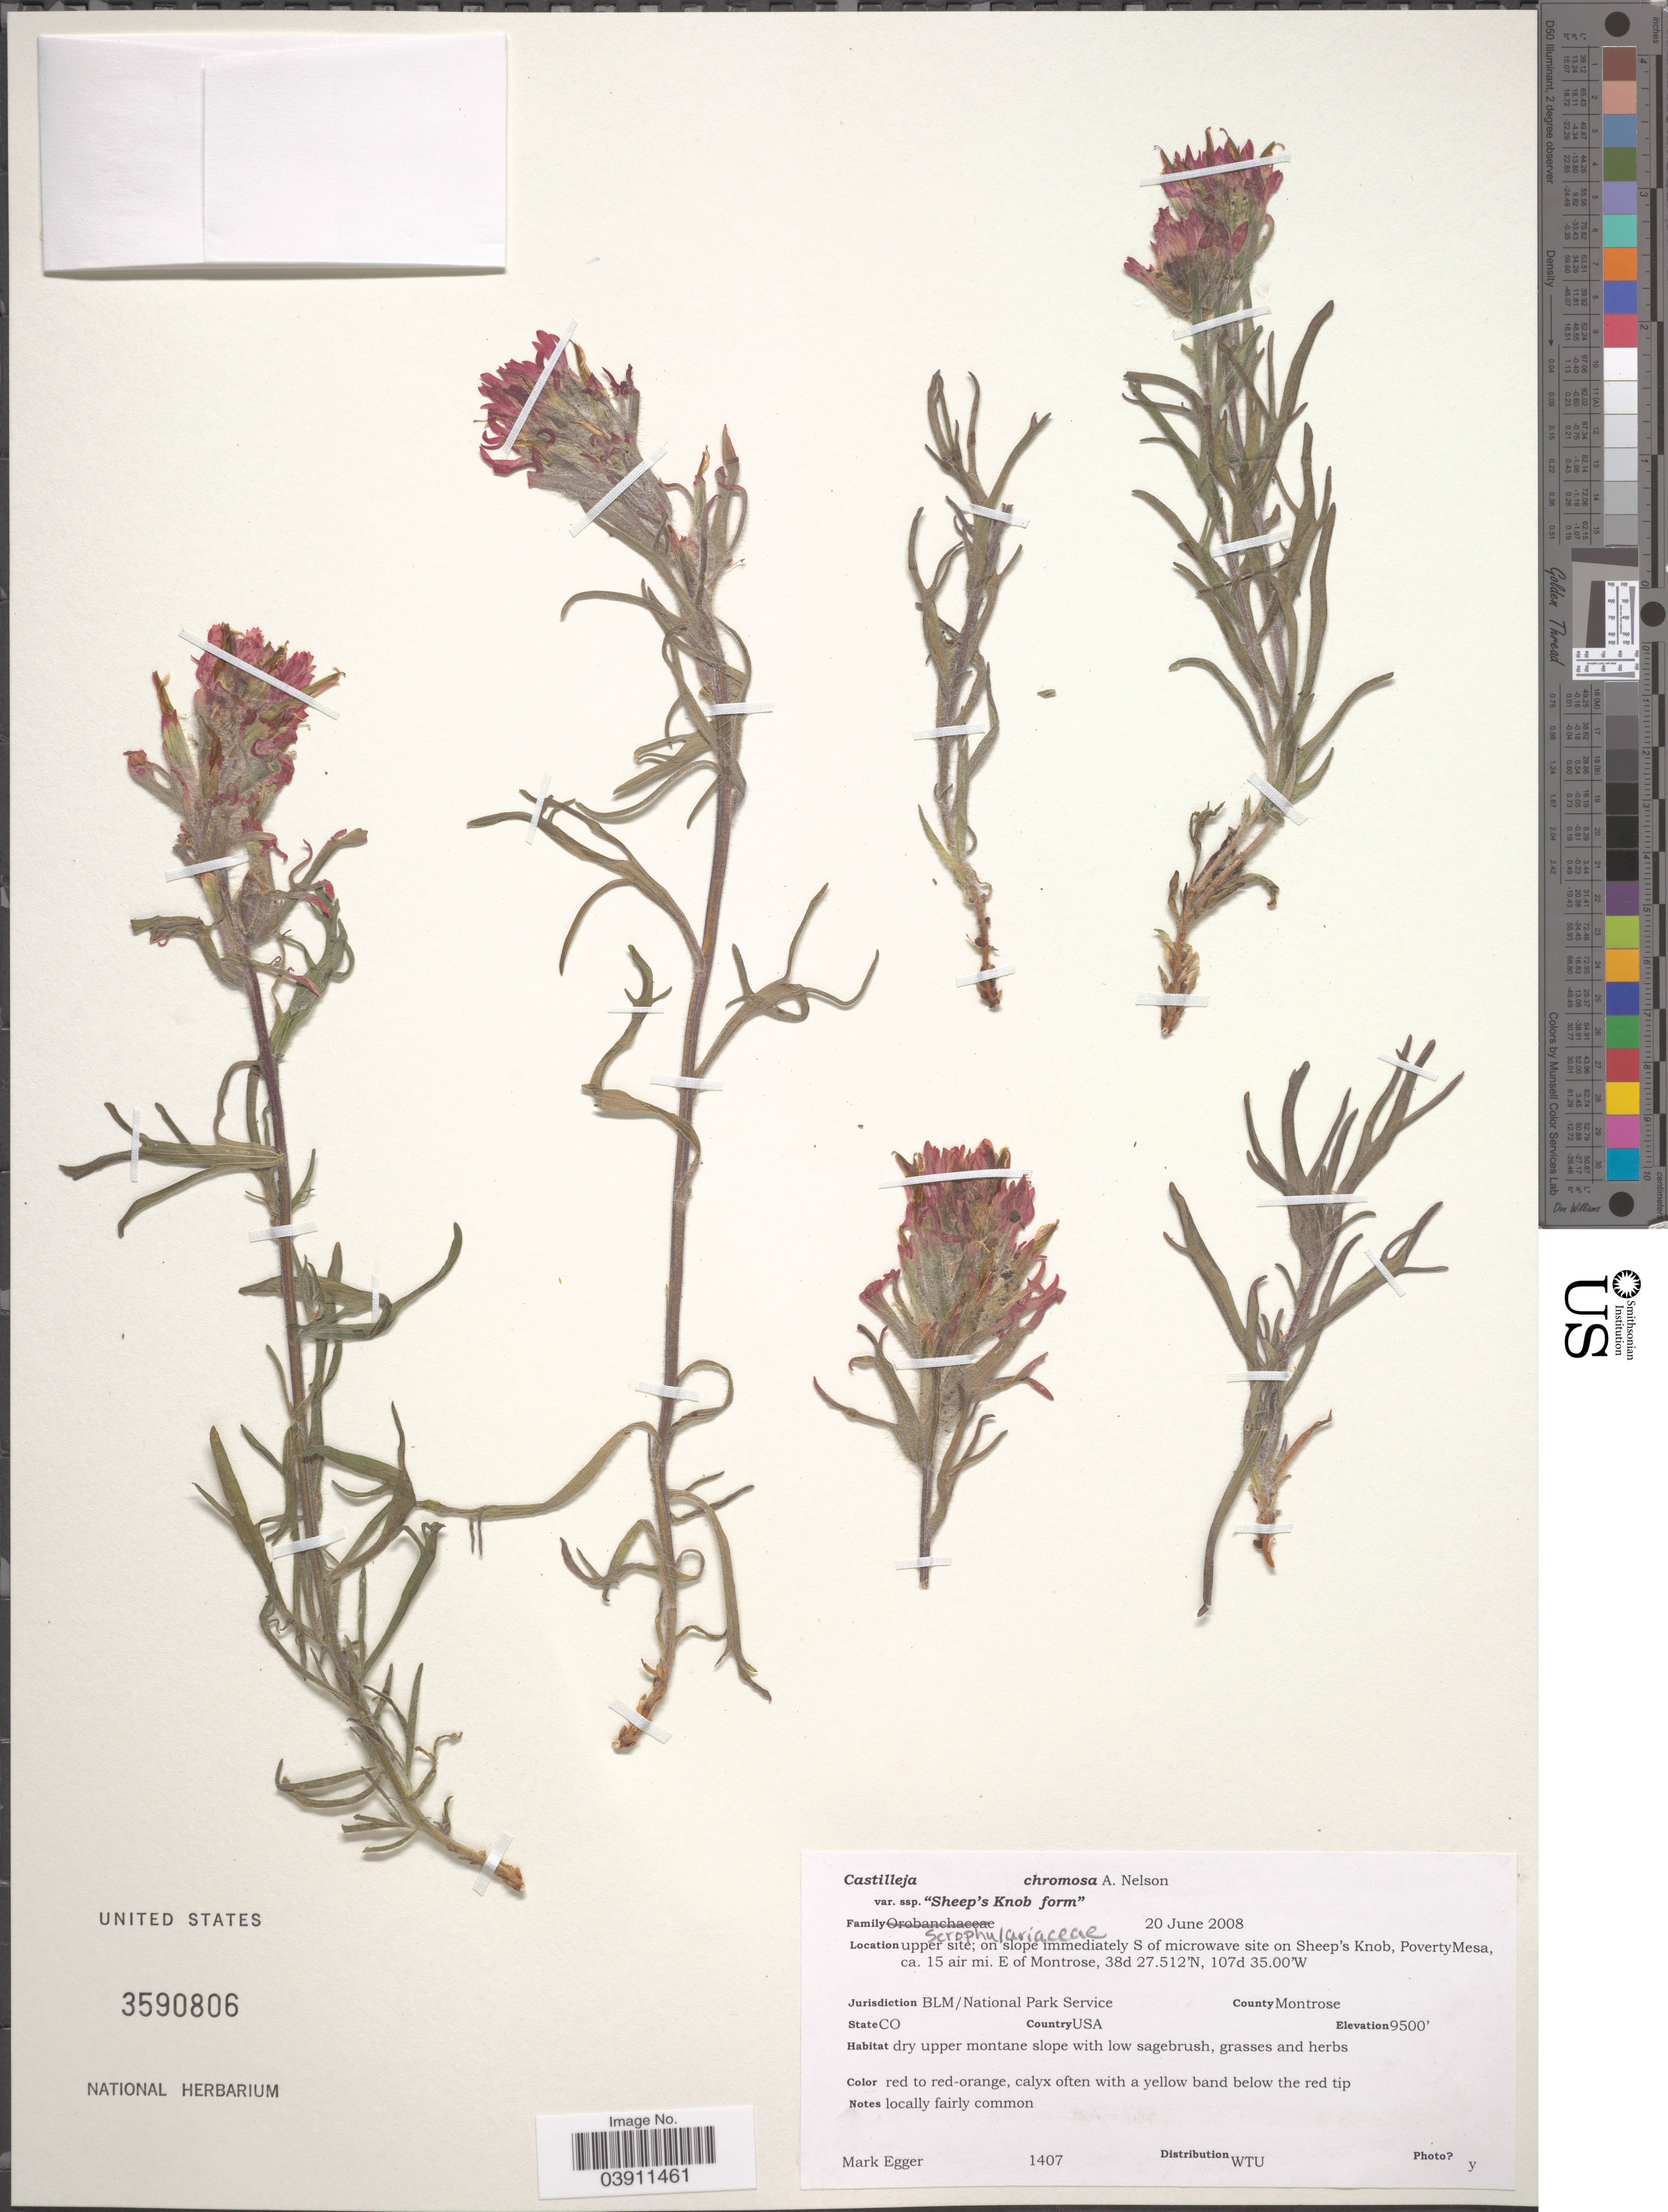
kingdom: Plantae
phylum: Tracheophyta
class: Magnoliopsida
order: Lamiales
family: Orobanchaceae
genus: Castilleja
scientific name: Castilleja chromosa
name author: A. Nelson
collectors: M. Egger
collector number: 1407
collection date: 2008-06-20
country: United States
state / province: Colorado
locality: Upper site; on slope immediately S of microwave site on Sheep's Knob, Poverty Mesa, ca. 15 air mi. E of Montrose, 38d. Jurisdiction BLM/National Park Service. County Montrose.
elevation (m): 2896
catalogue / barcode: US 3590806